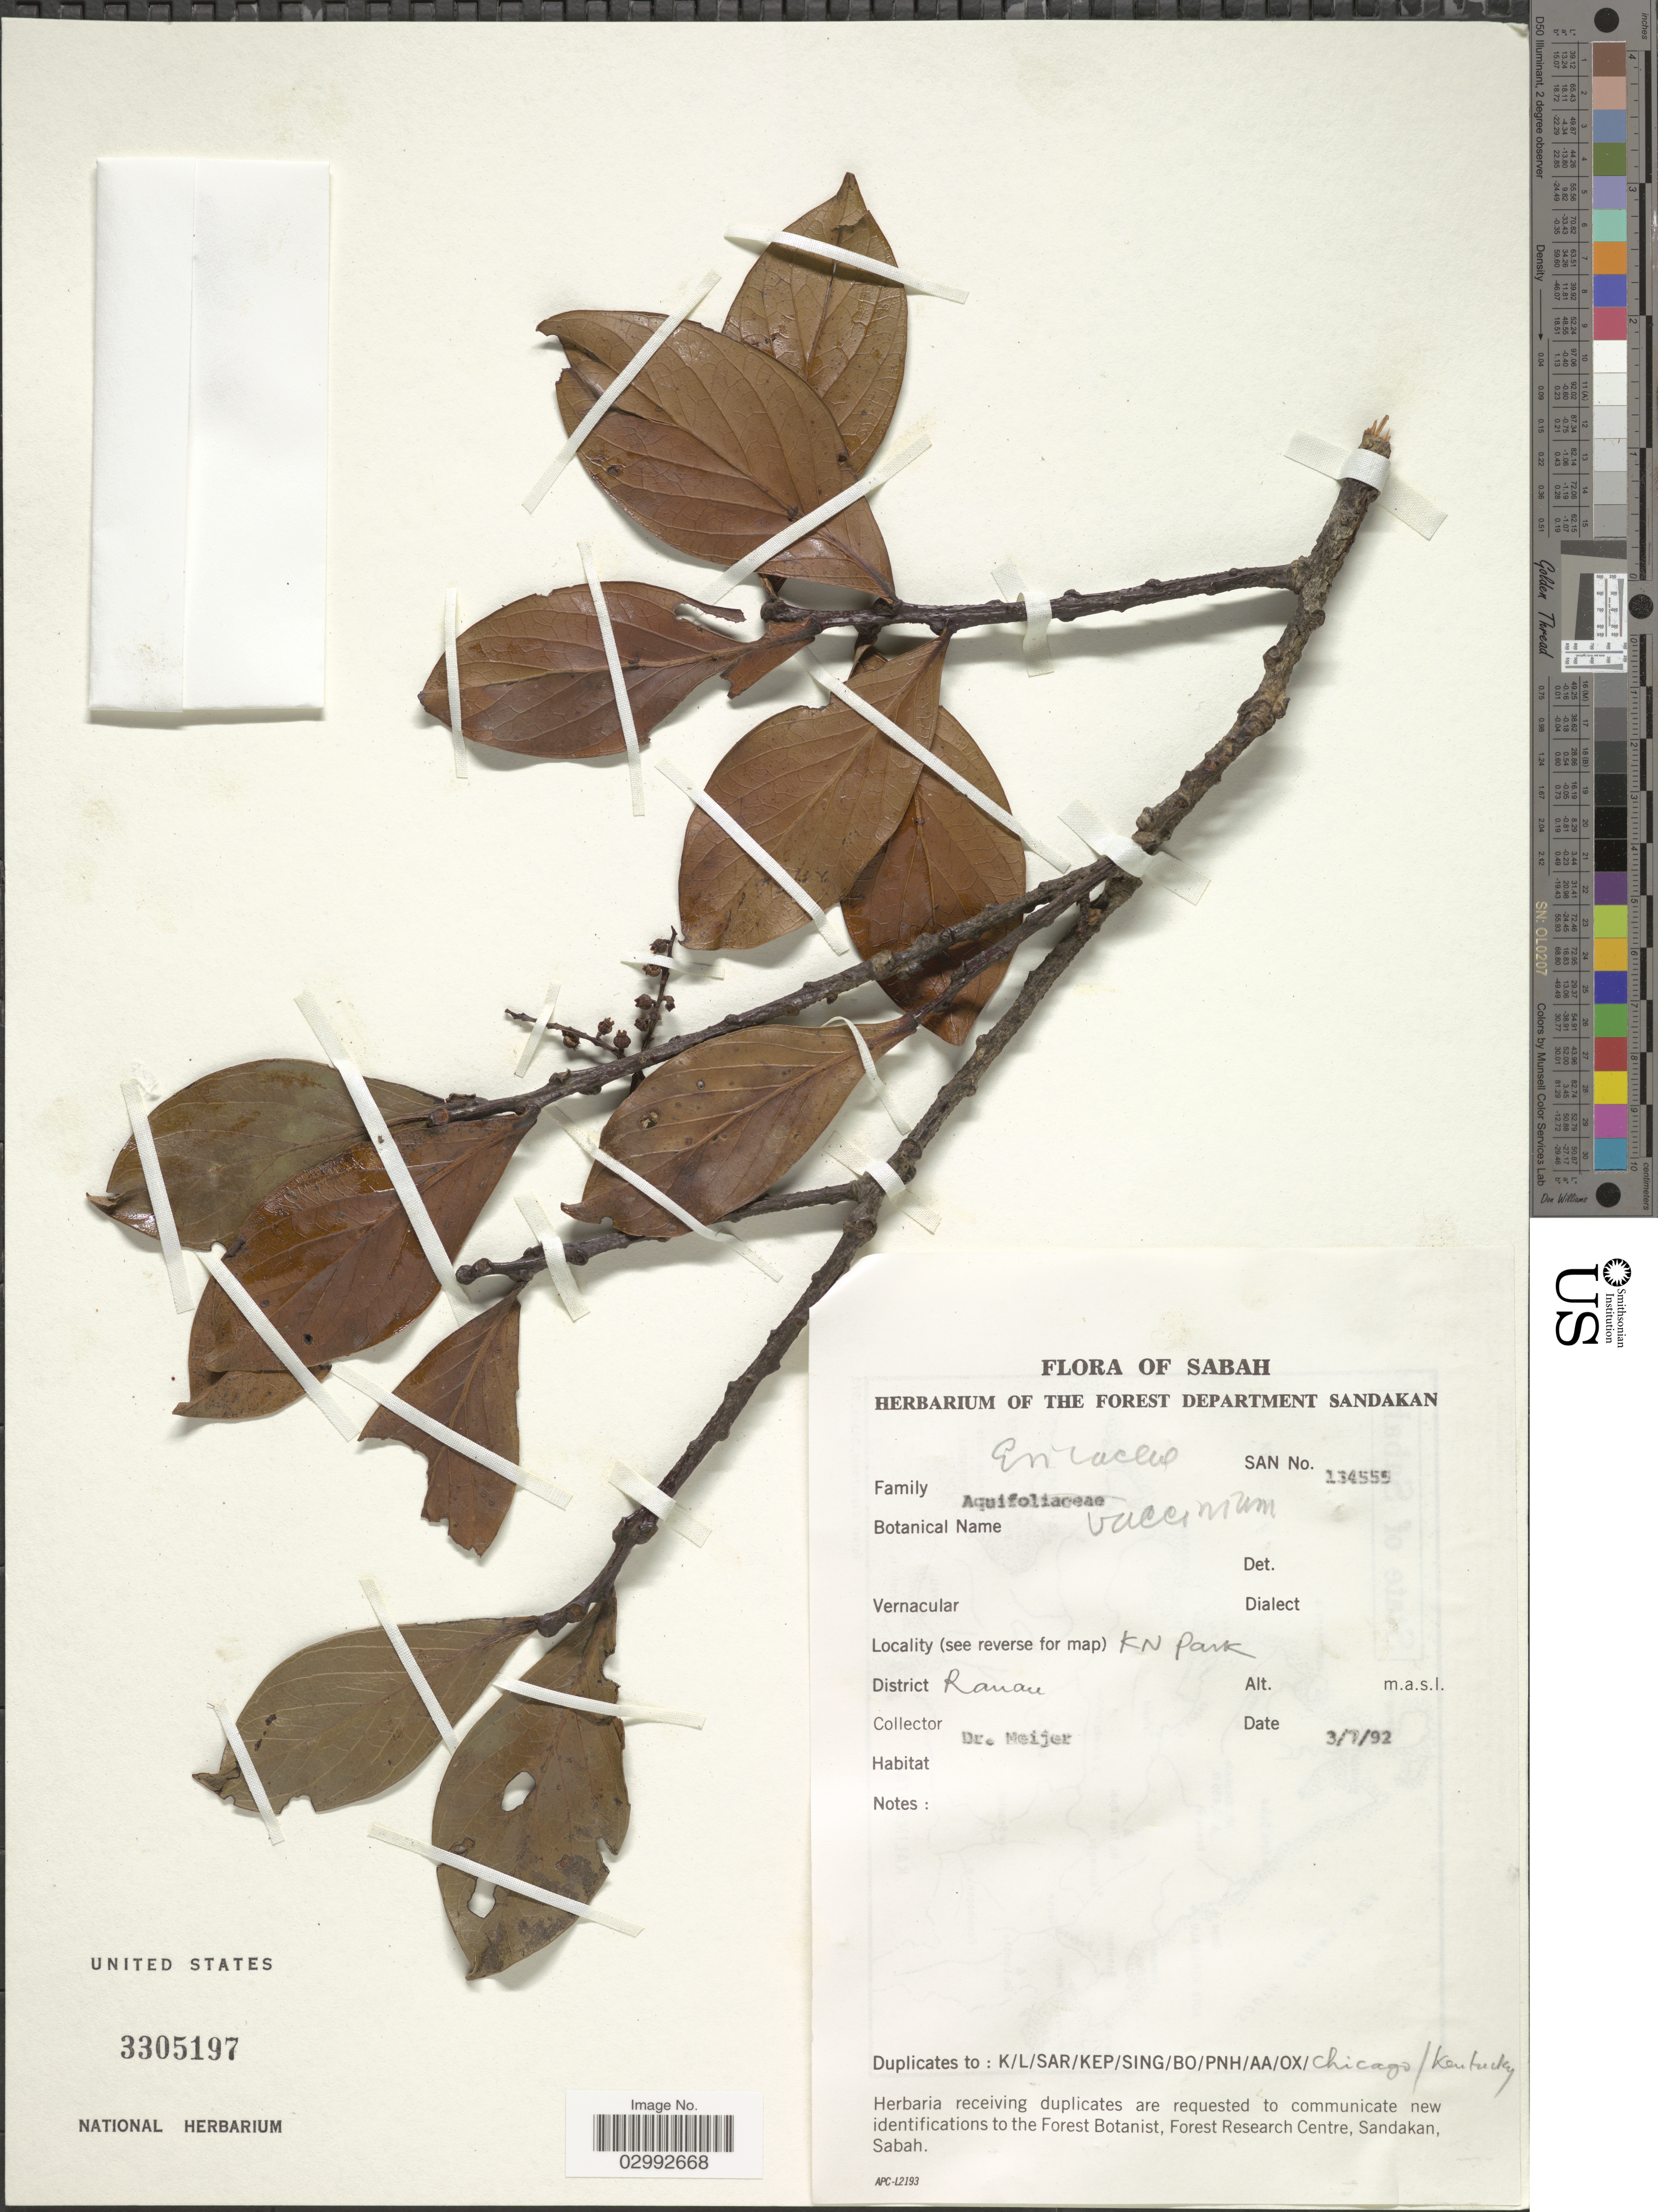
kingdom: Plantae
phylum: Tracheophyta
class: Magnoliopsida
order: Ericales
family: Ericaceae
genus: Vaccinium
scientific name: Vaccinium sp.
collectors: -- Meijer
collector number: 134559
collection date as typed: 3/7/92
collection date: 1992-07-03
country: Malaysia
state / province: Sabah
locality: KN Park, District Ranau.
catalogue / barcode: US 3305197